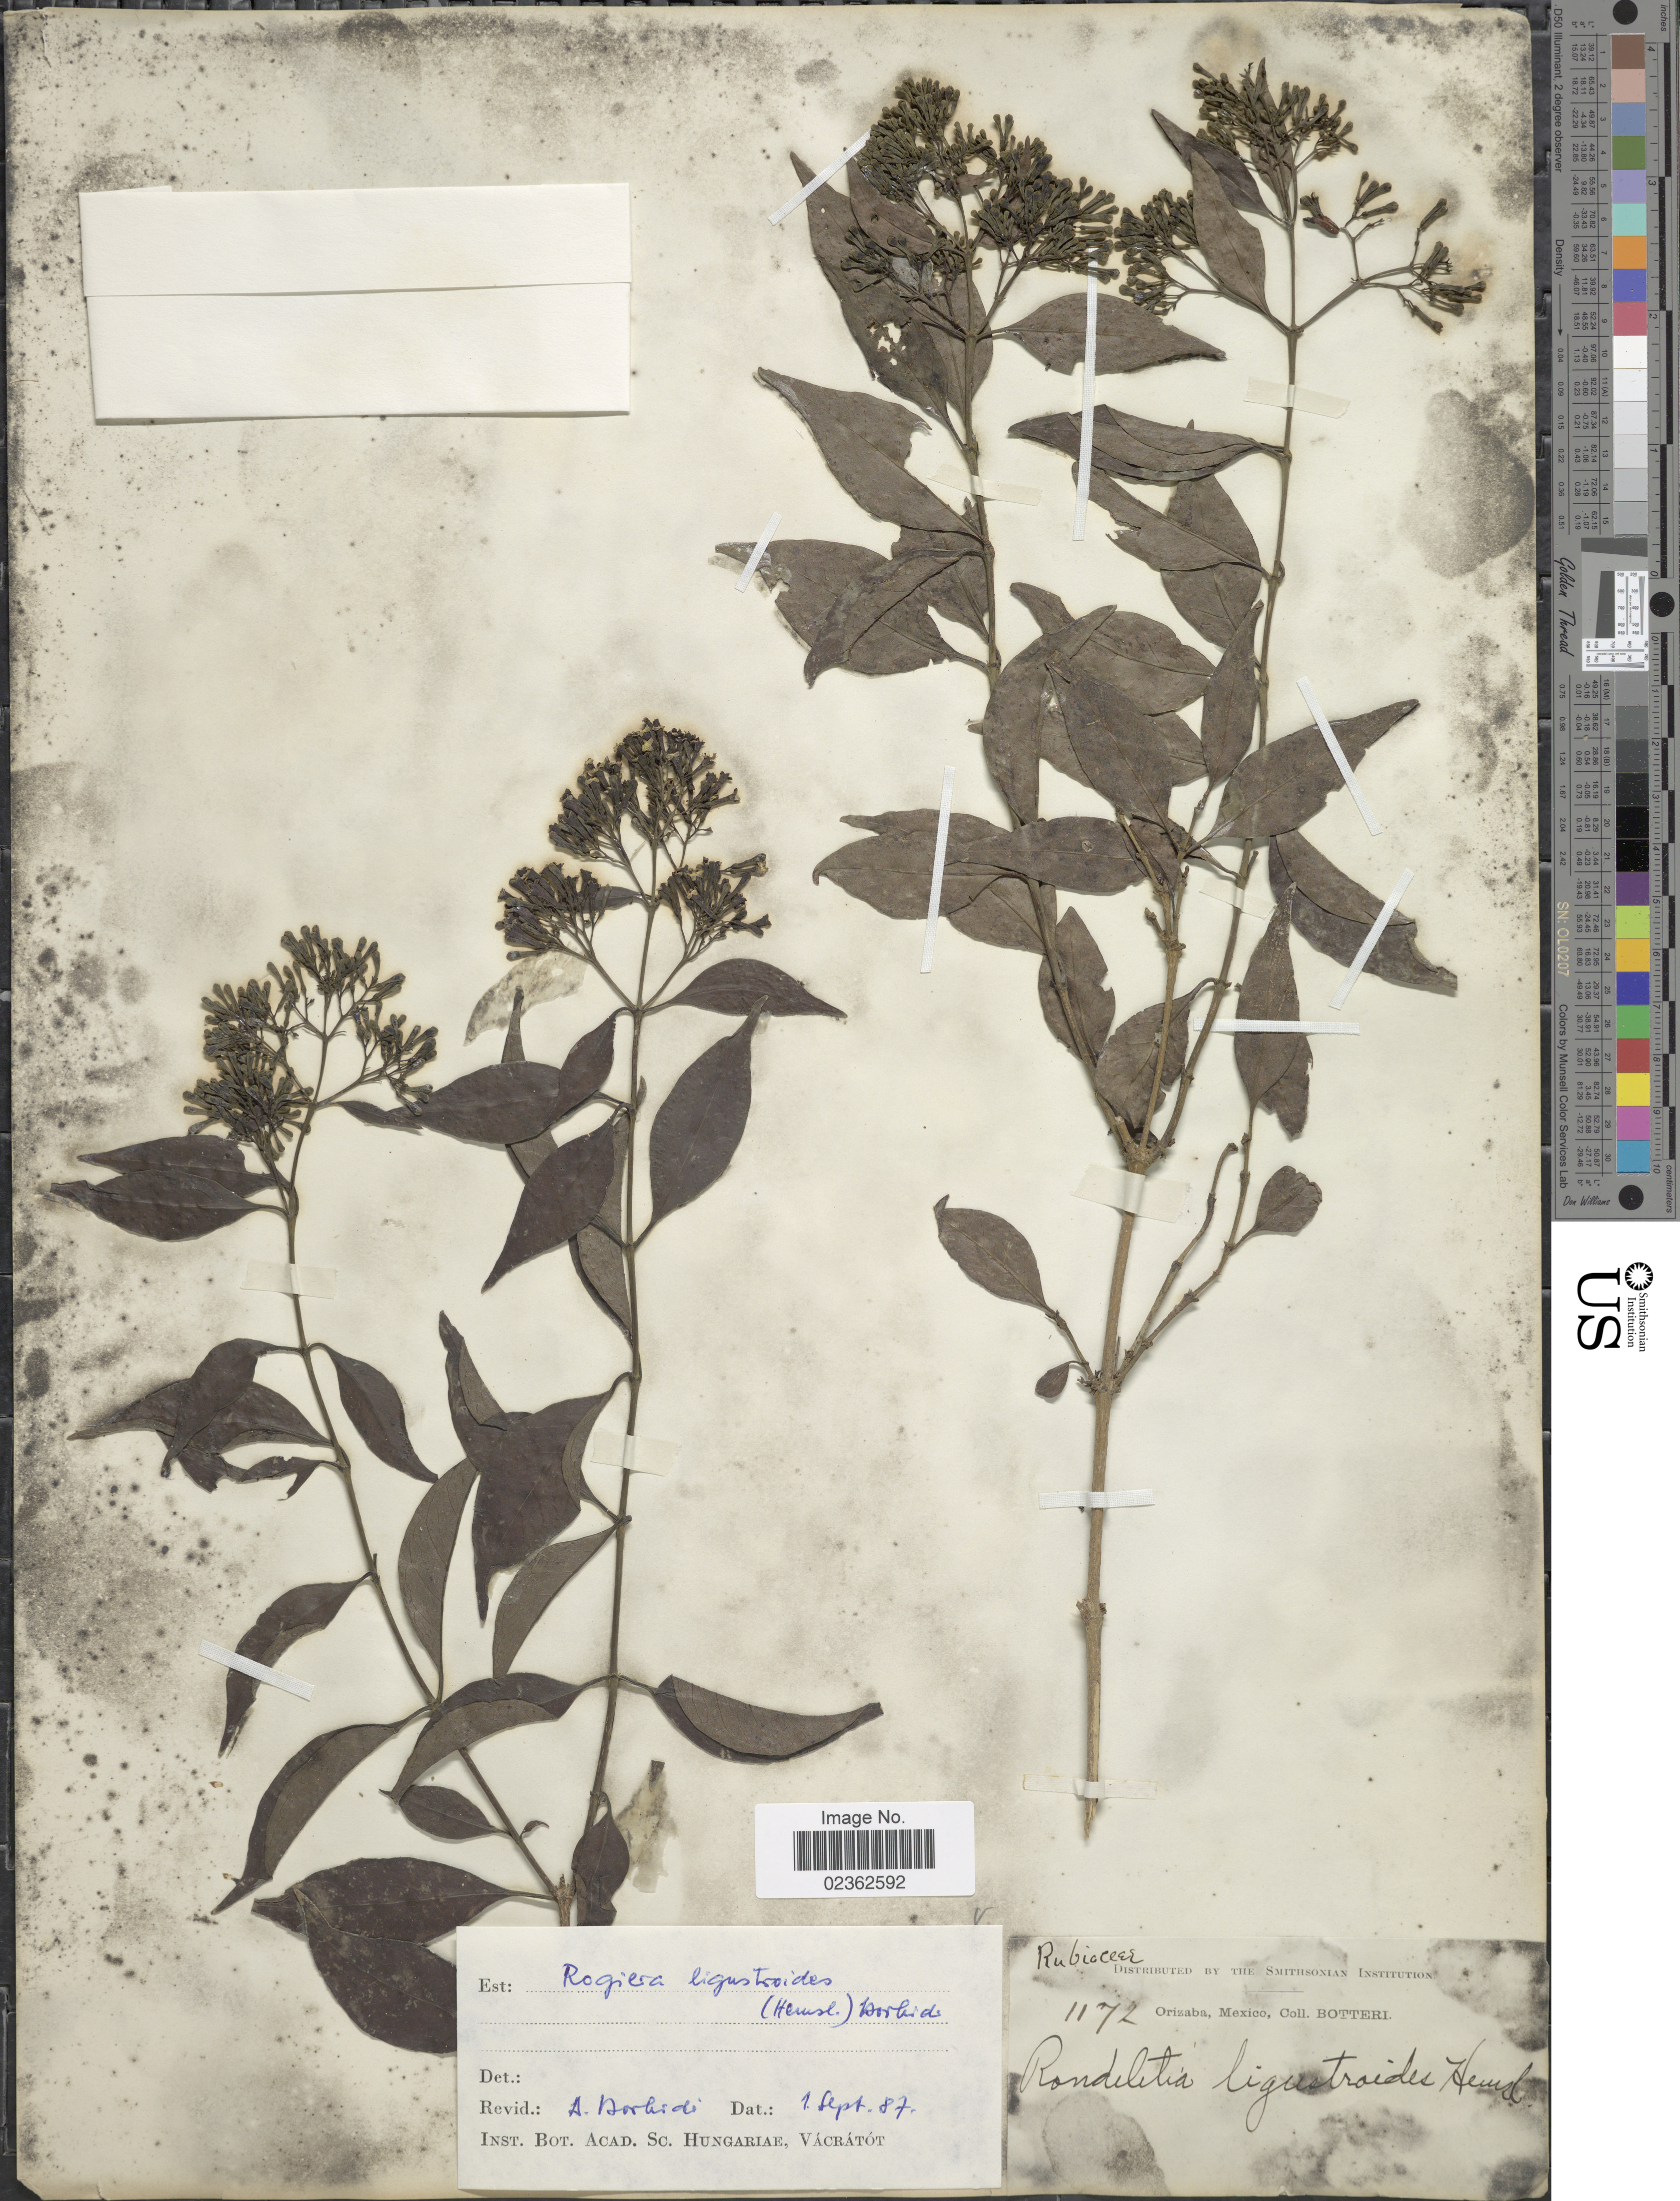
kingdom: Plantae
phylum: Tracheophyta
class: Magnoliopsida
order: Gentianales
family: Rubiaceae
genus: Rogiera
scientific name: Rogiera ligustroides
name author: (Hemsl.) Borhidi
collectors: -. Botteri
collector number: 1172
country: Mexico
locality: Orizaba